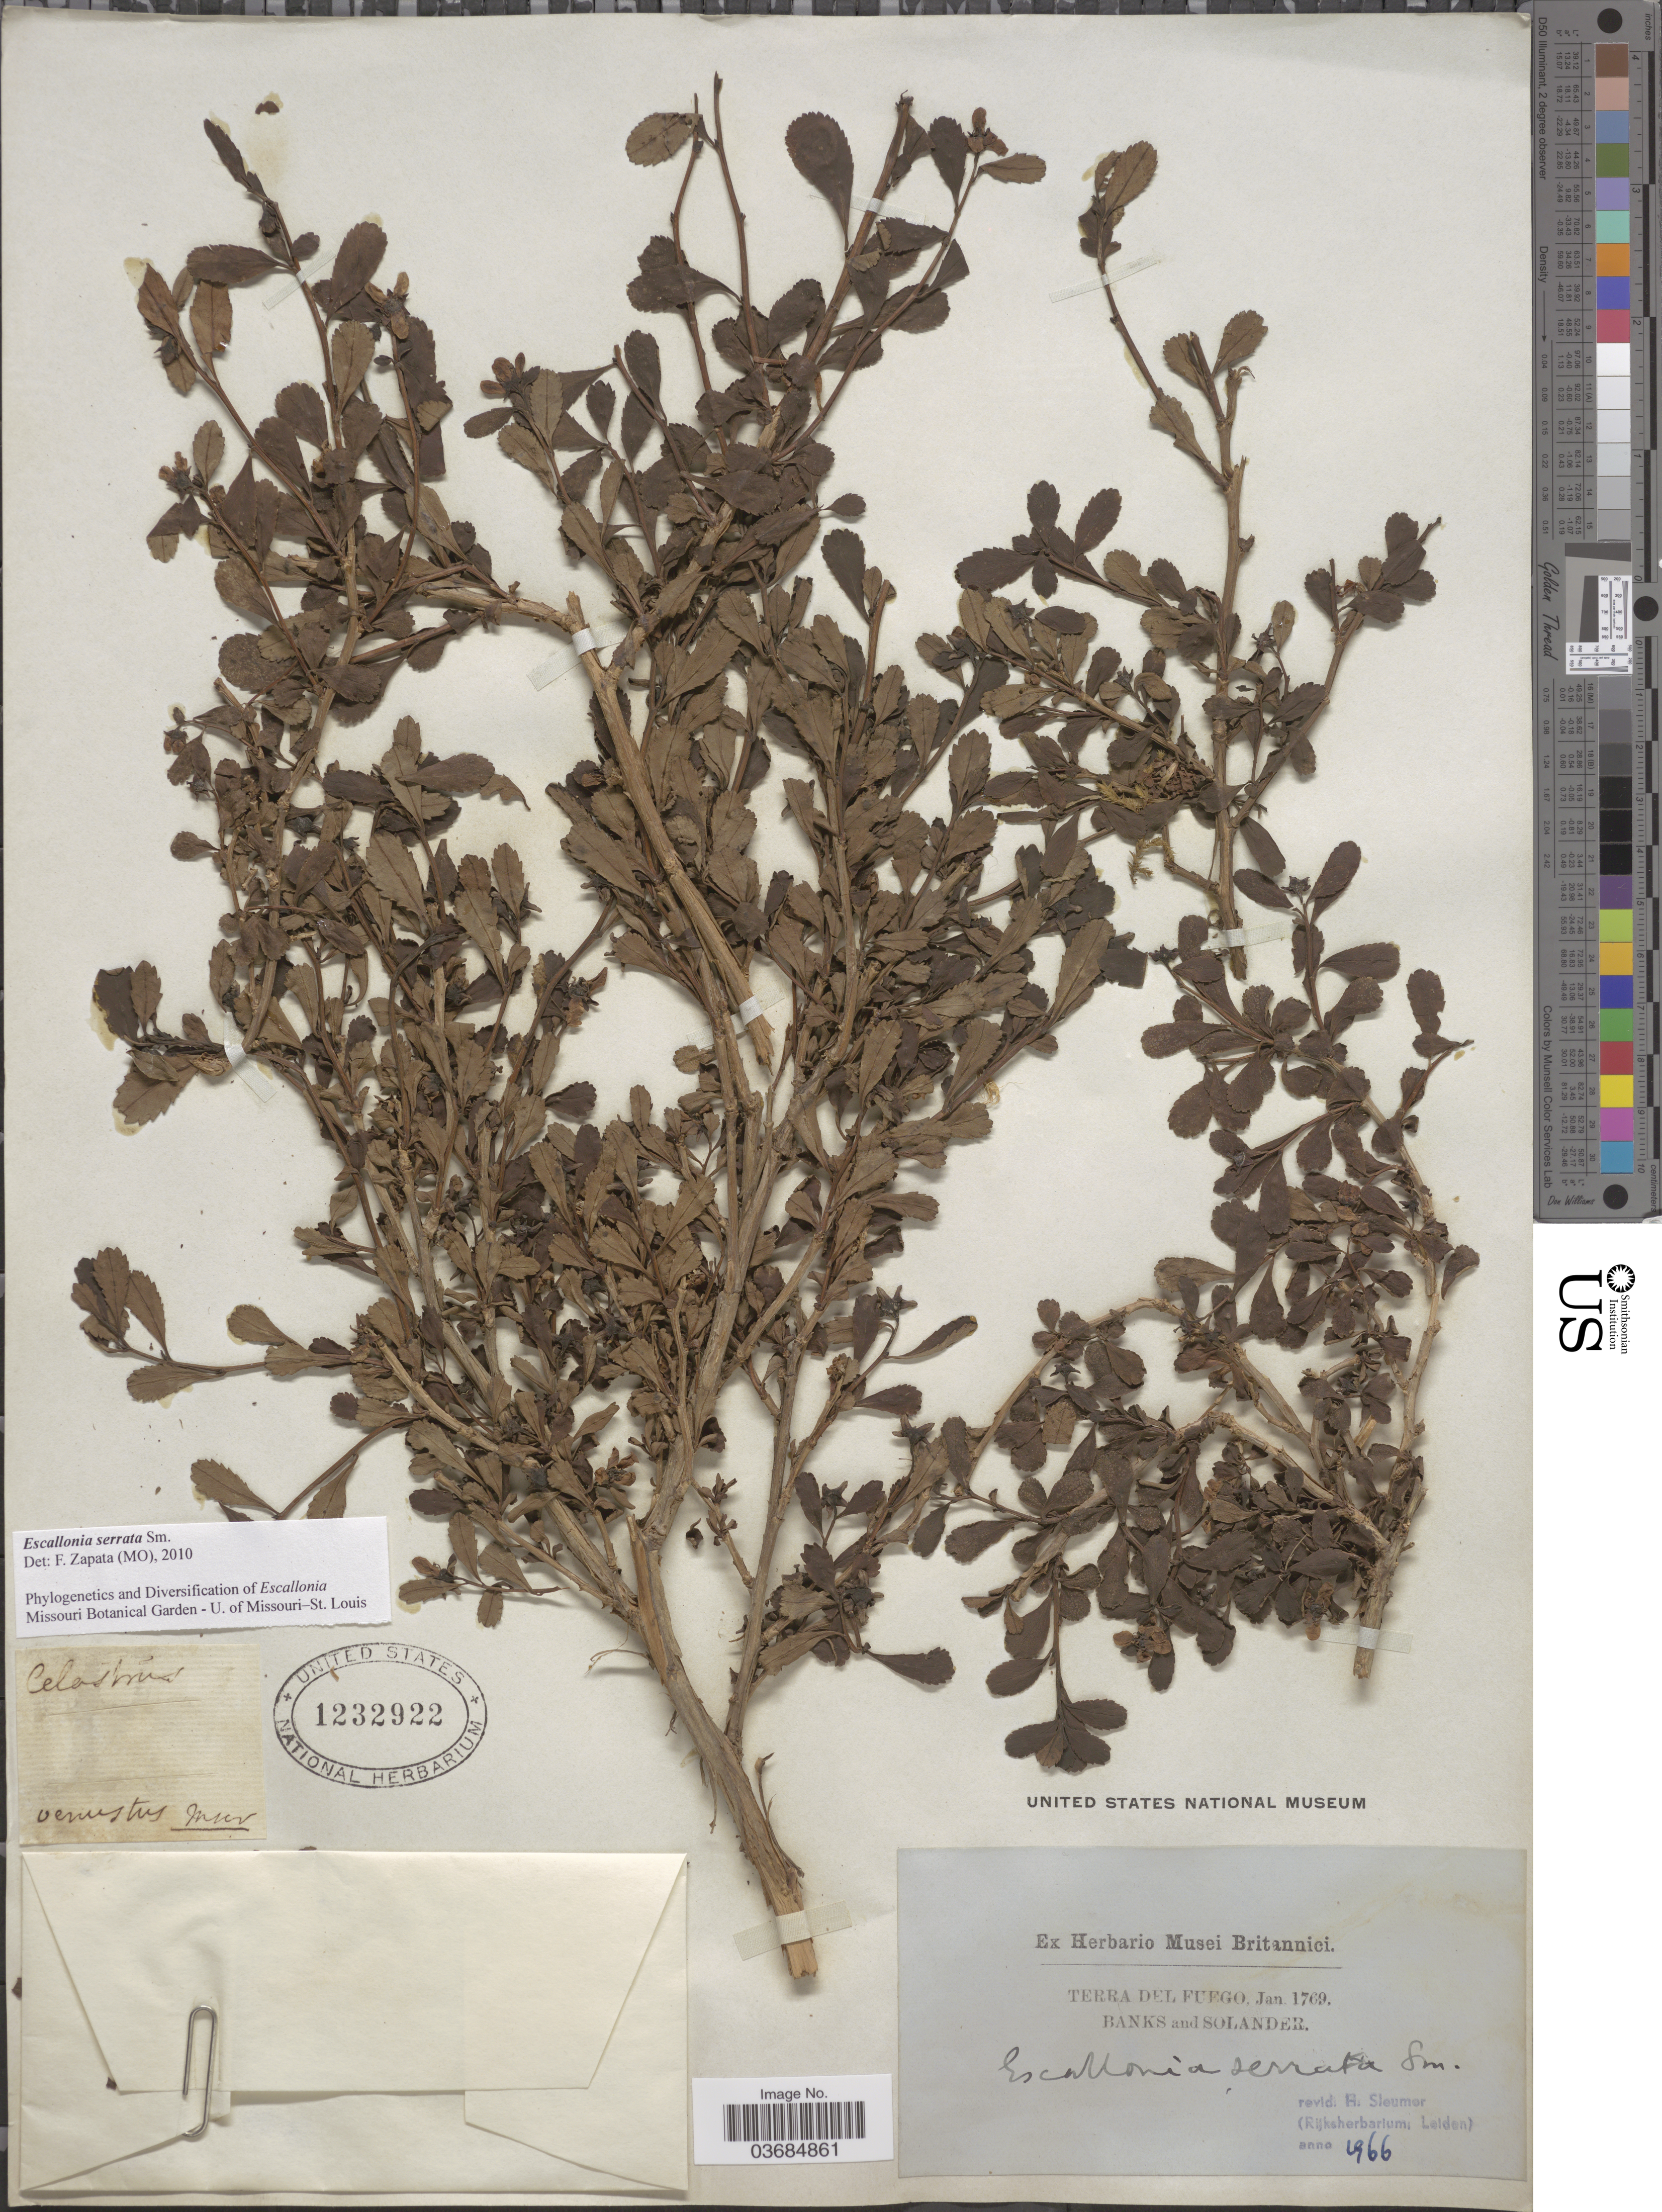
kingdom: Plantae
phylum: Tracheophyta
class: Magnoliopsida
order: Escalloniales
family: Escalloniaceae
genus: Escallonia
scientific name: Escallonia serrata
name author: Sm.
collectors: -- Banks & -- Solander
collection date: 1769-01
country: Argentina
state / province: Tierra del Fuego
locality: Terra del Fuego.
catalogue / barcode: US 1232922